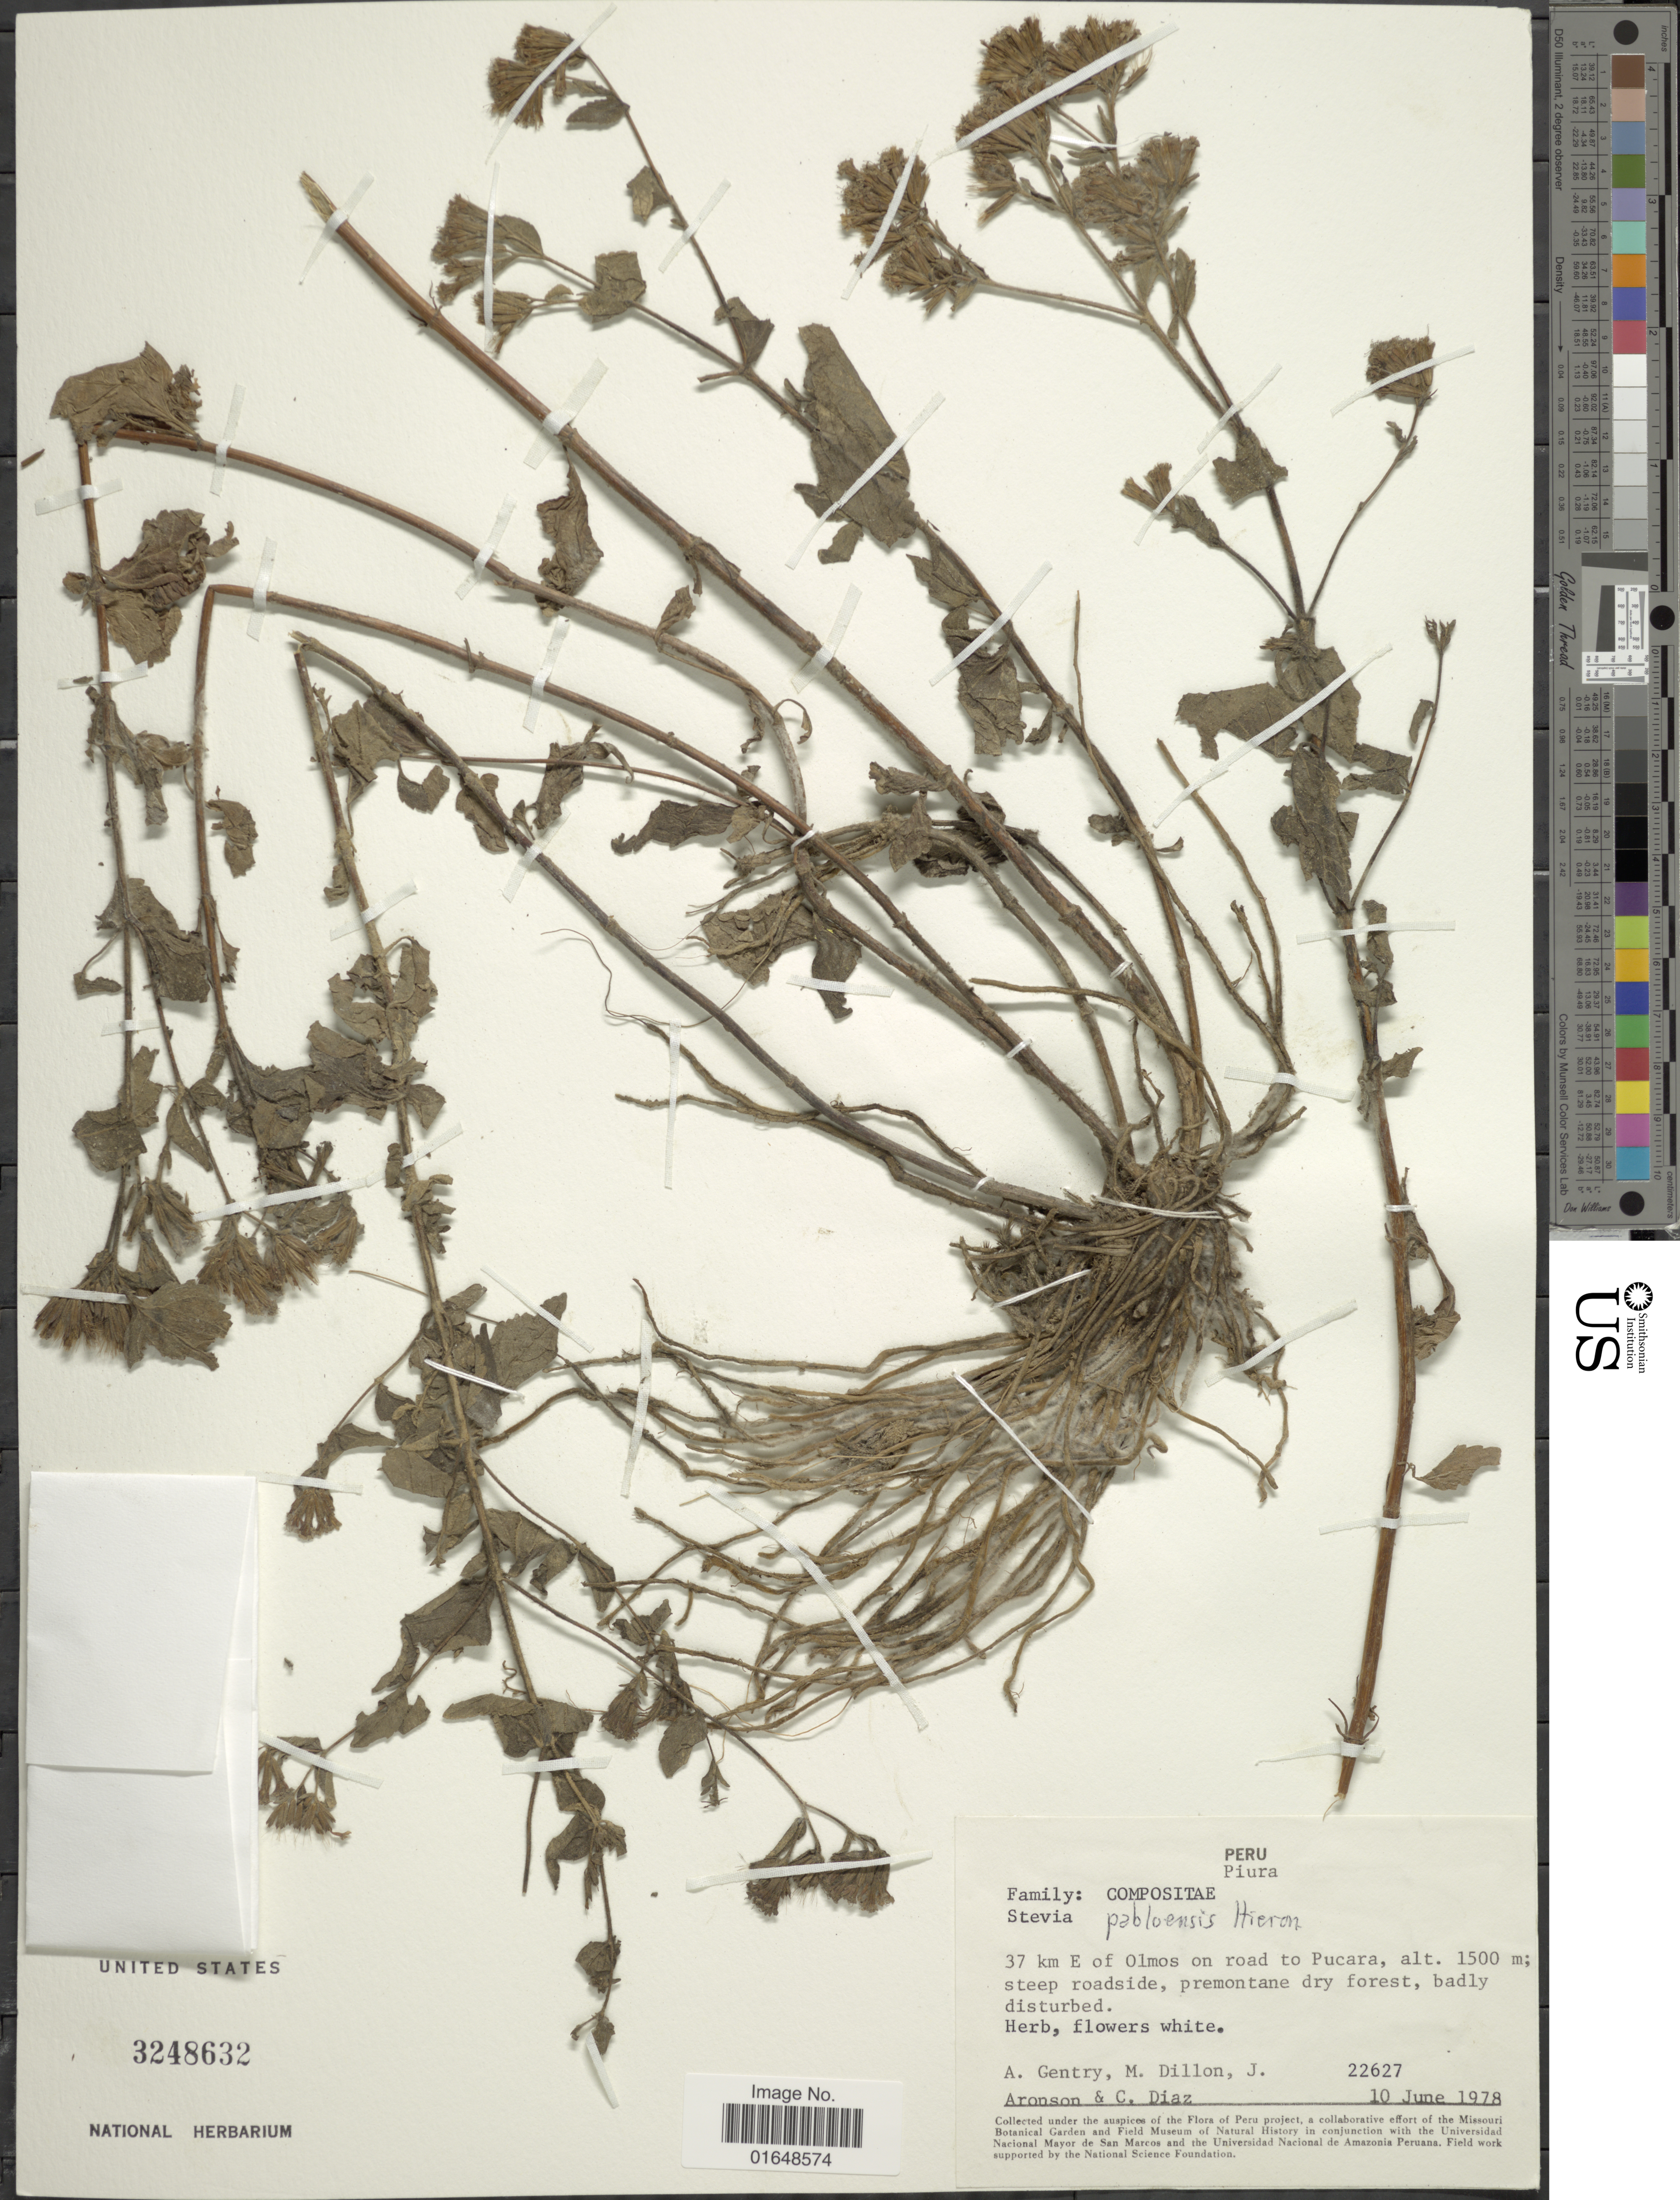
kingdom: Plantae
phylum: Tracheophyta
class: Magnoliopsida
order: Asterales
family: Asteraceae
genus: Stevia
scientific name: Stevia pabloensis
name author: Hieron. in Urb.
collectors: A. H. Gentry, M. O. Dillon, J. Aronson & C. Díaz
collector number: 22627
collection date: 1978-06-10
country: Peru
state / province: Piura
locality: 37 km E of Olmos on road to Pucara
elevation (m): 1500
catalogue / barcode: US 3248632